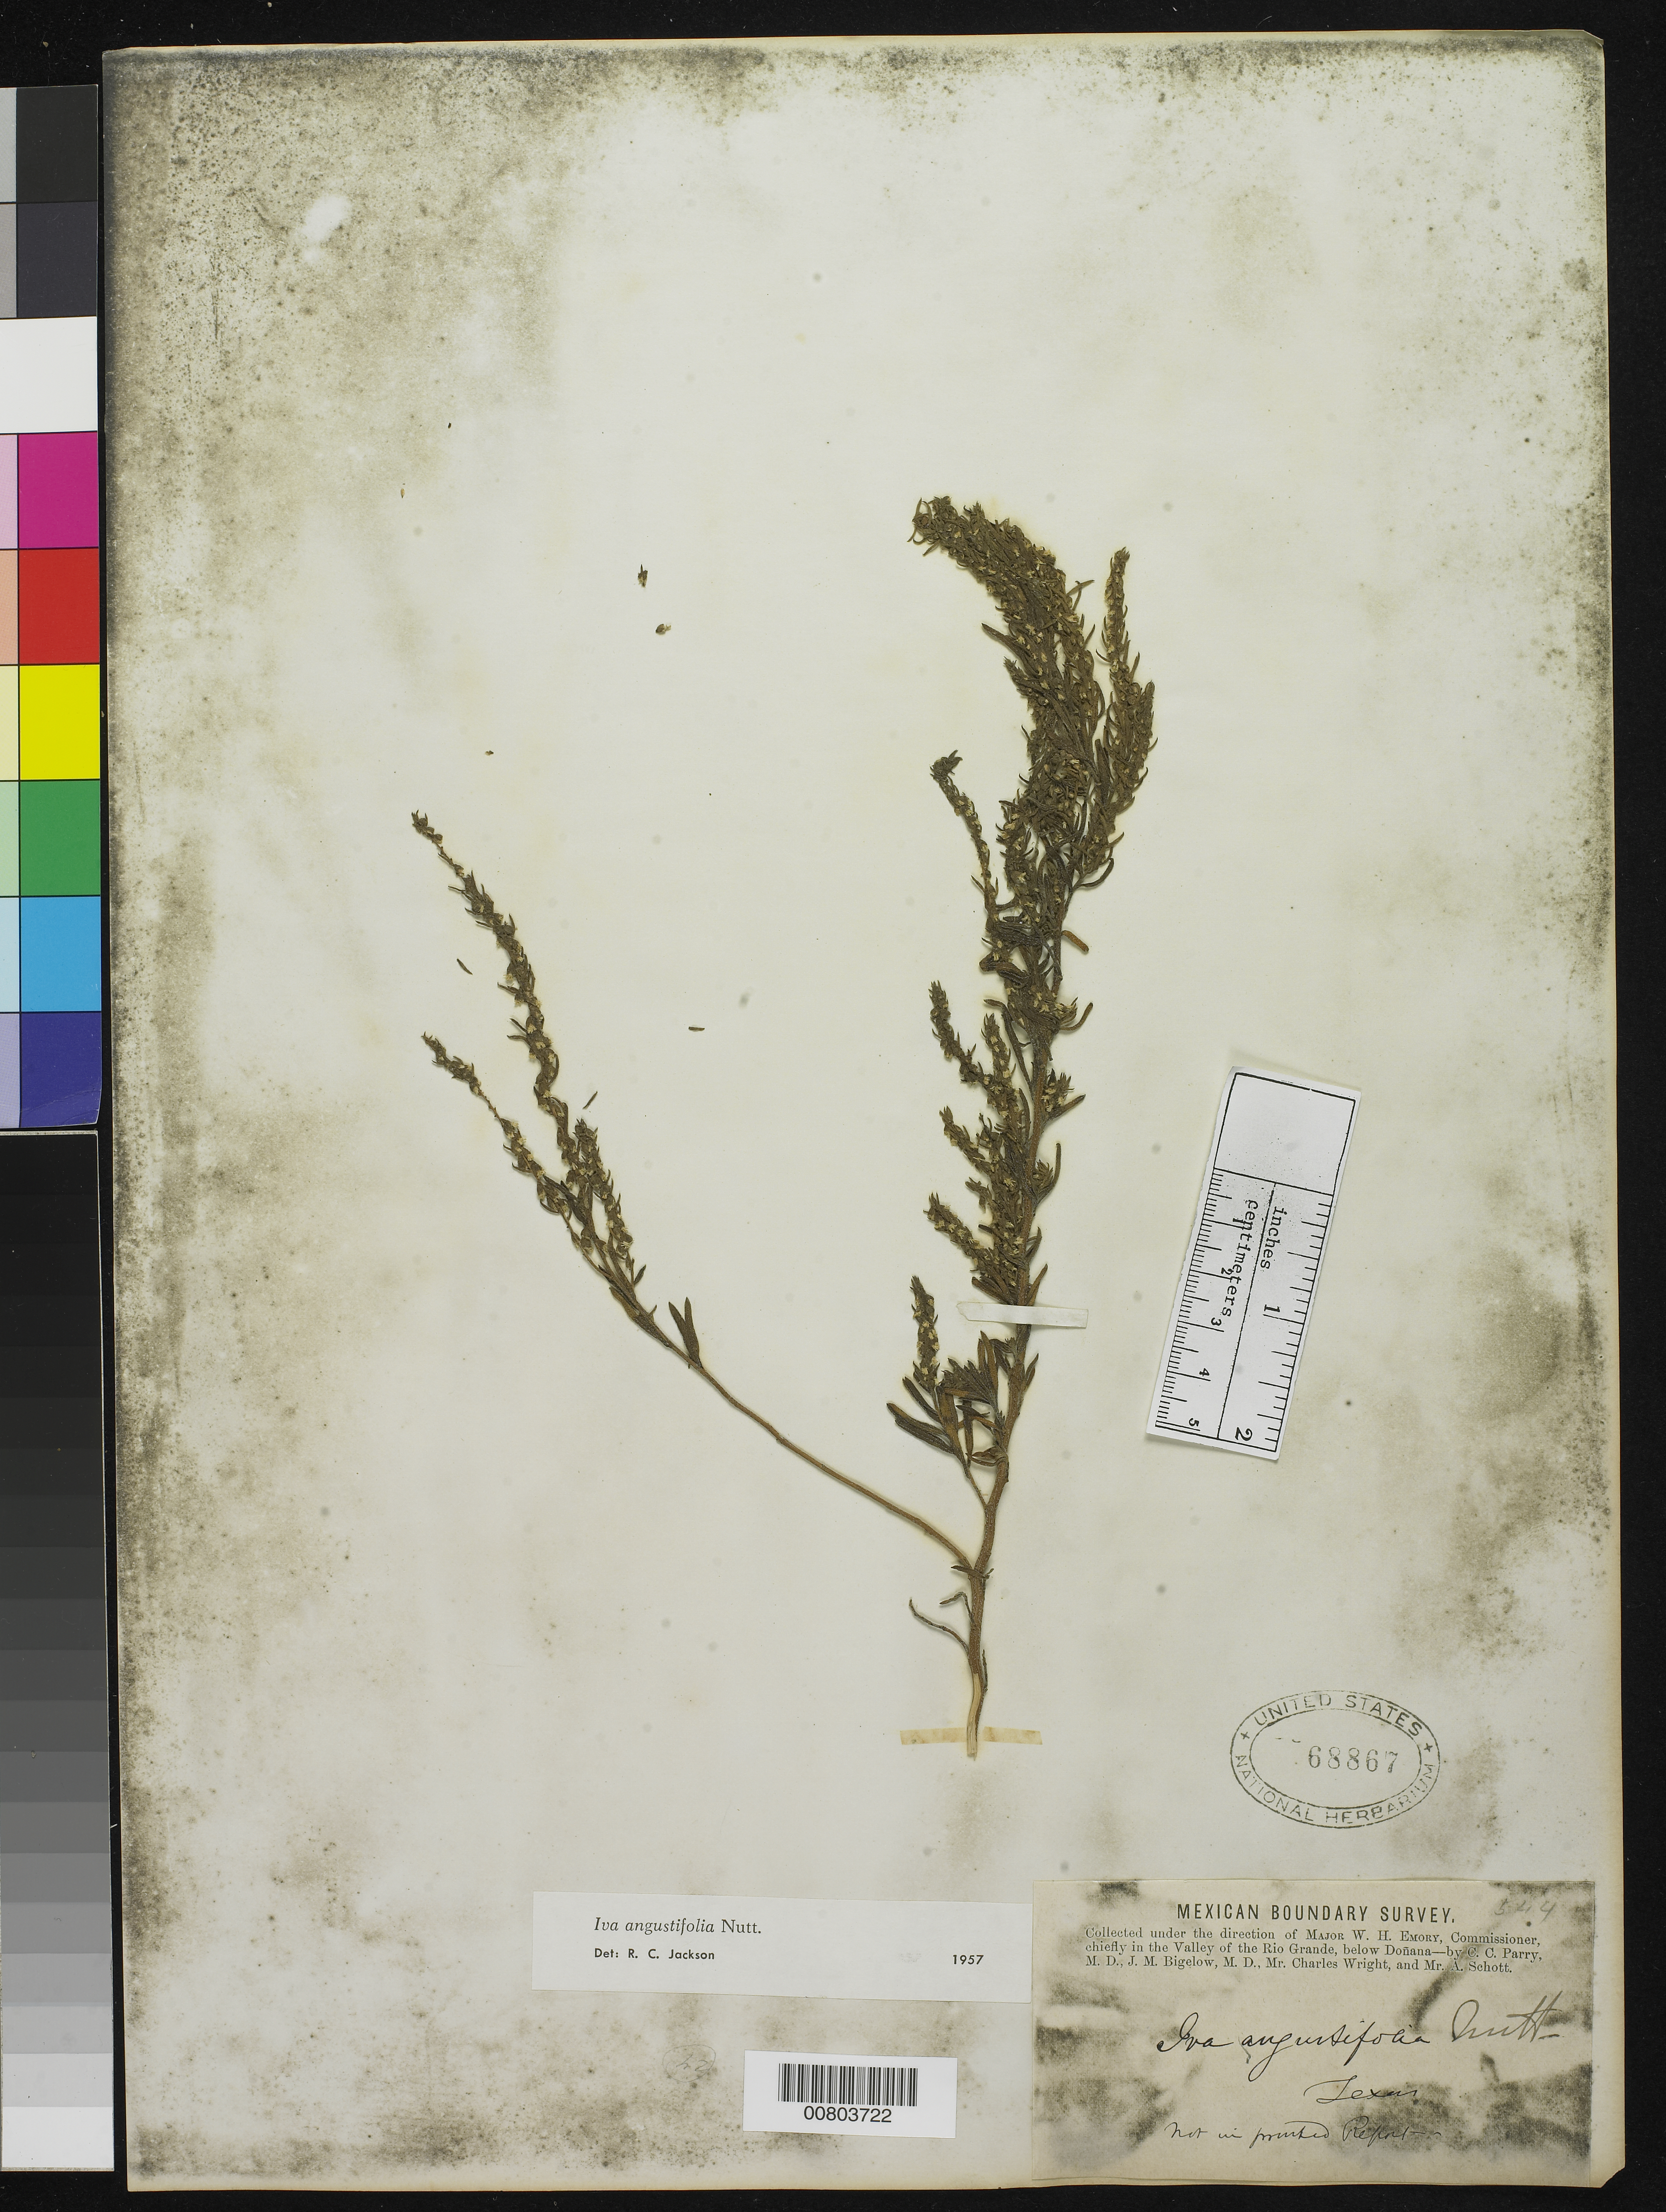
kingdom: Plantae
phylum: Tracheophyta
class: Magnoliopsida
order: Asterales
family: Asteraceae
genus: Iva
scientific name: Iva angustifolia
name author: Nutt.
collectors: C. C. Parry, J. M. Bigelow, C. Wright & A. C. V. Schott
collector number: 544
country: United States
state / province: Texas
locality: Texas.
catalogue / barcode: US 68867